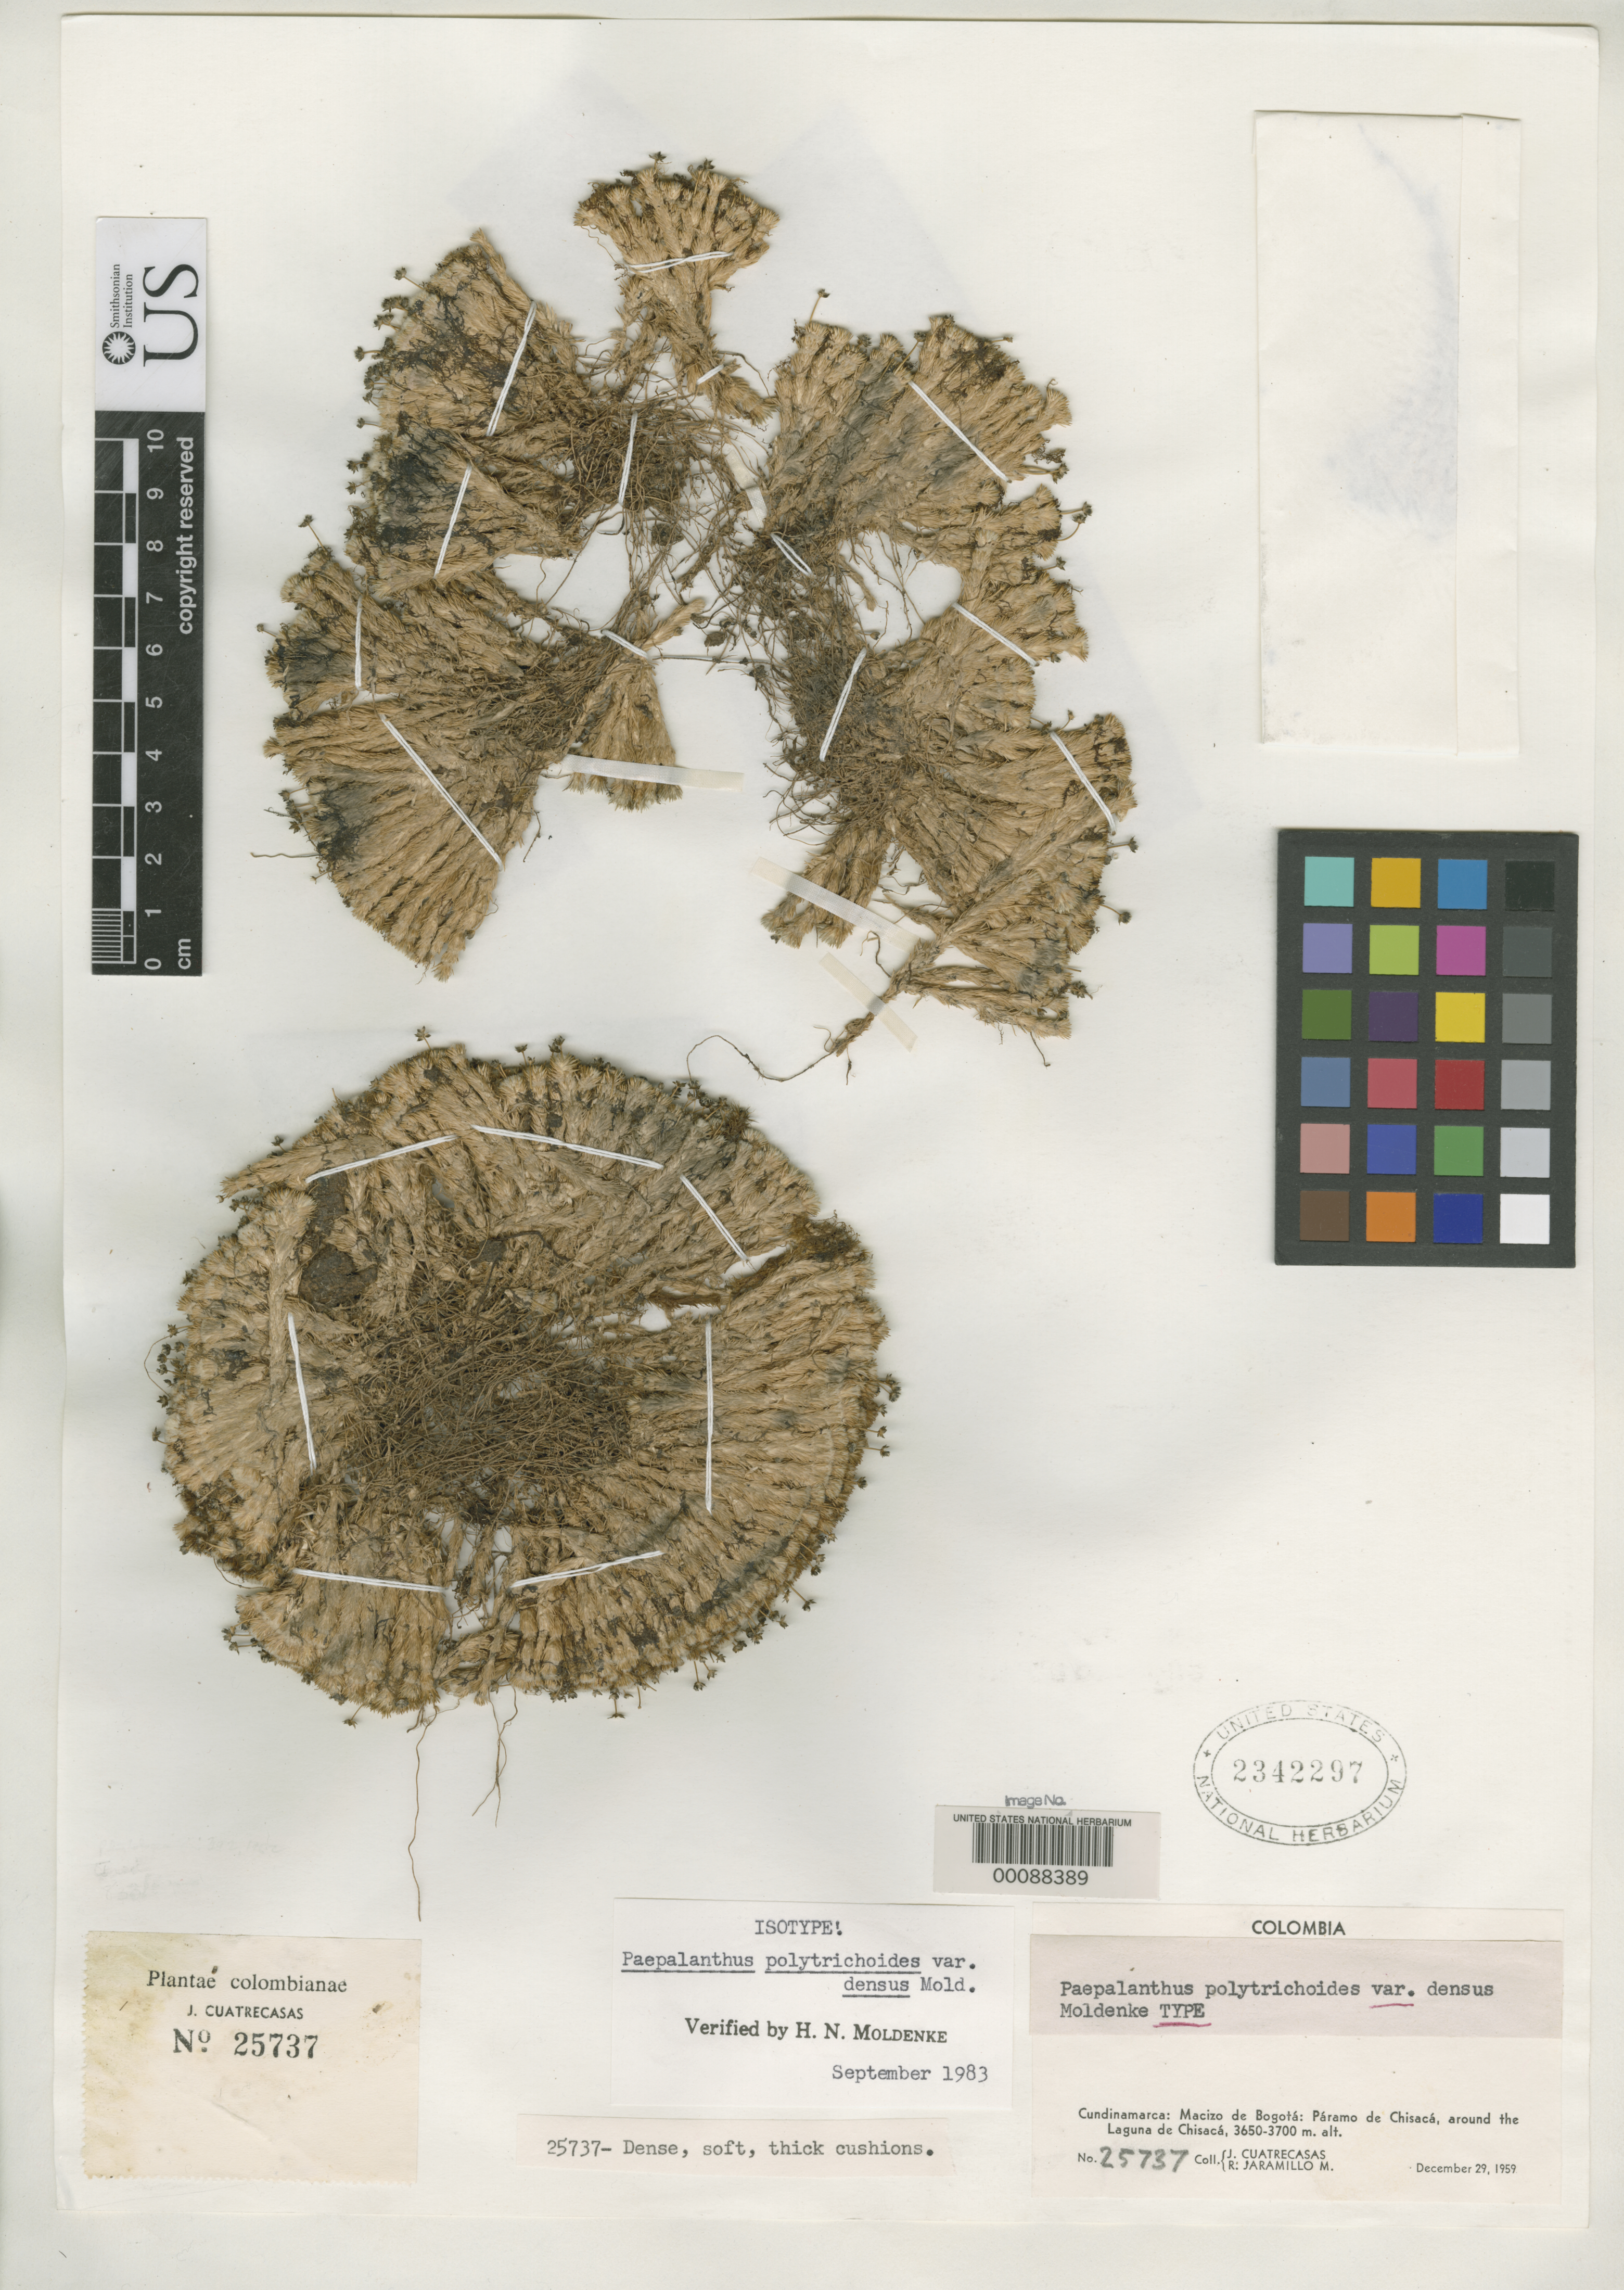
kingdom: Plantae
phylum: Tracheophyta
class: Liliopsida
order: Poales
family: Eriocaulaceae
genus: Paepalanthus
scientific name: Paepalanthus polytrichoides var. densus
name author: Moldenke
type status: Isotype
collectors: J. Cuatrecasas & R. Jaramillo M.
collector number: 25737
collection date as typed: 29 Dec 1959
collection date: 1959-12-29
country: Colombia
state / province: Cundinamarca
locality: Paramo de Chisaca.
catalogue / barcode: US 2342297